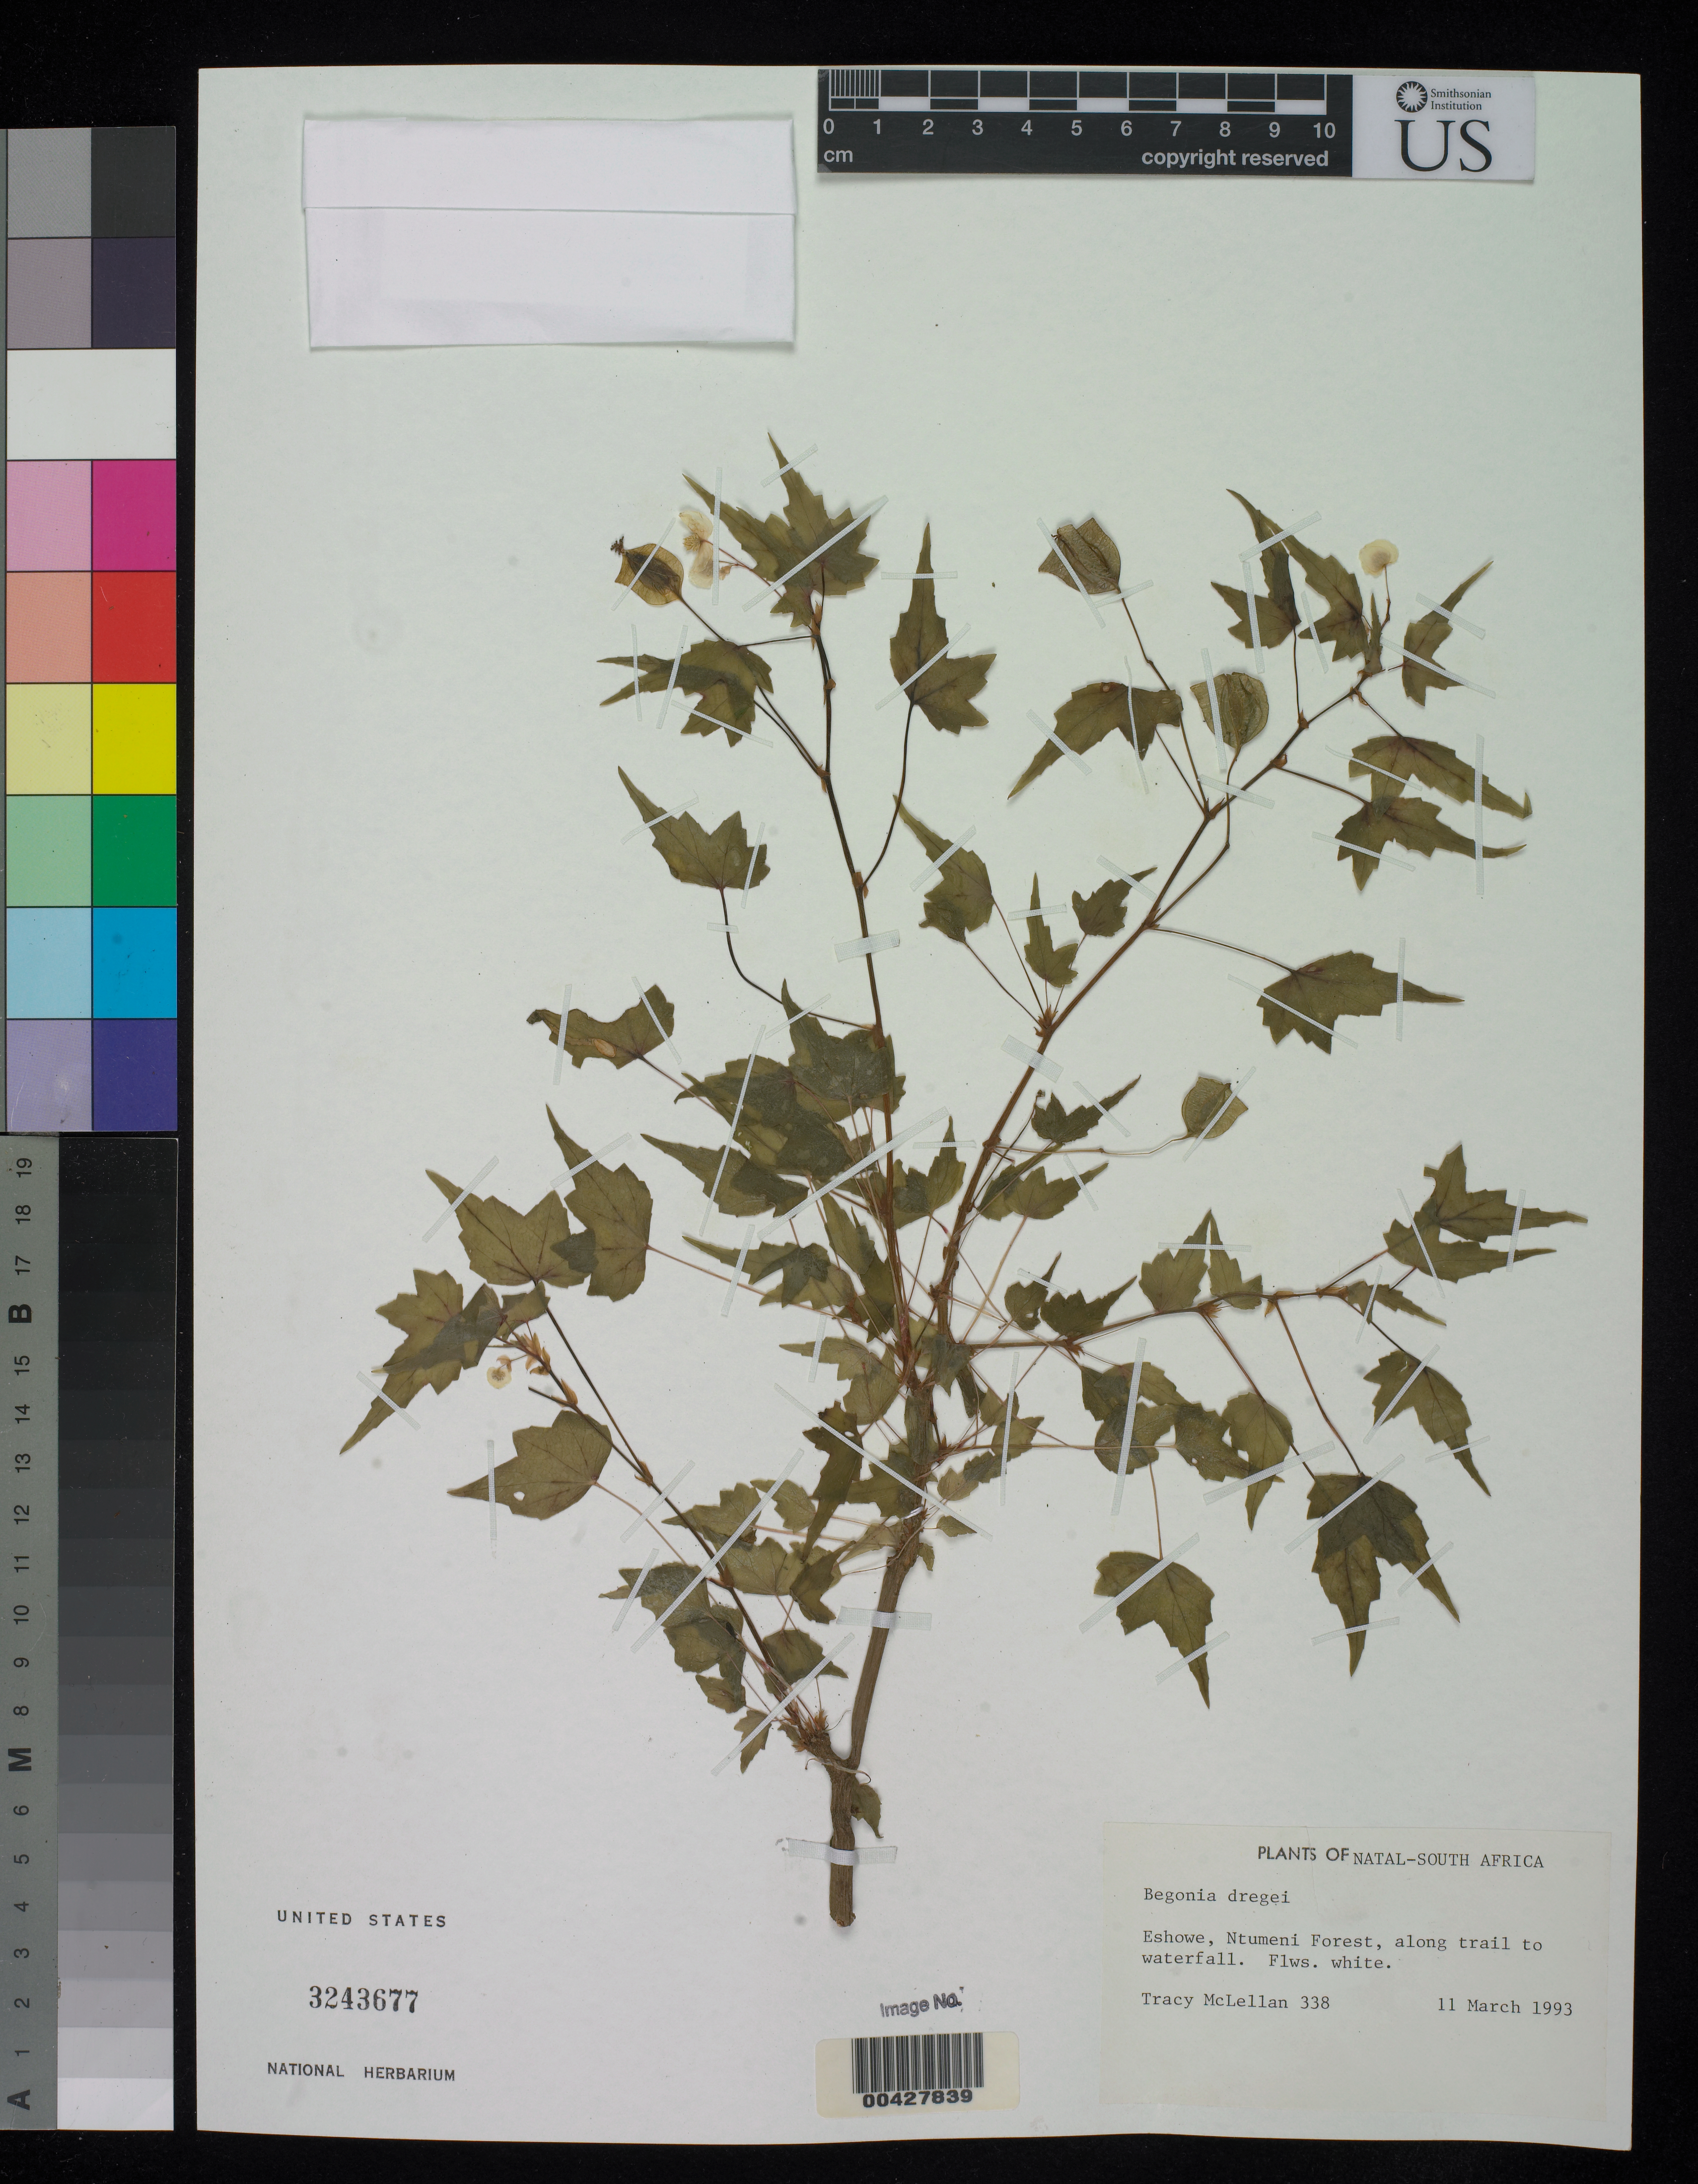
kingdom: Plantae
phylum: Tracheophyta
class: Magnoliopsida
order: Cucurbitales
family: Begoniaceae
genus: Begonia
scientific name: Begonia dregei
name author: Otto & D. Dietr.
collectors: T. Mclellan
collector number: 338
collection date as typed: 11 Mar 1993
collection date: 1993-03-11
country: South Africa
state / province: KwaZulu-Natal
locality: Eshowe, ntumeni forest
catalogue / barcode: US 3243677